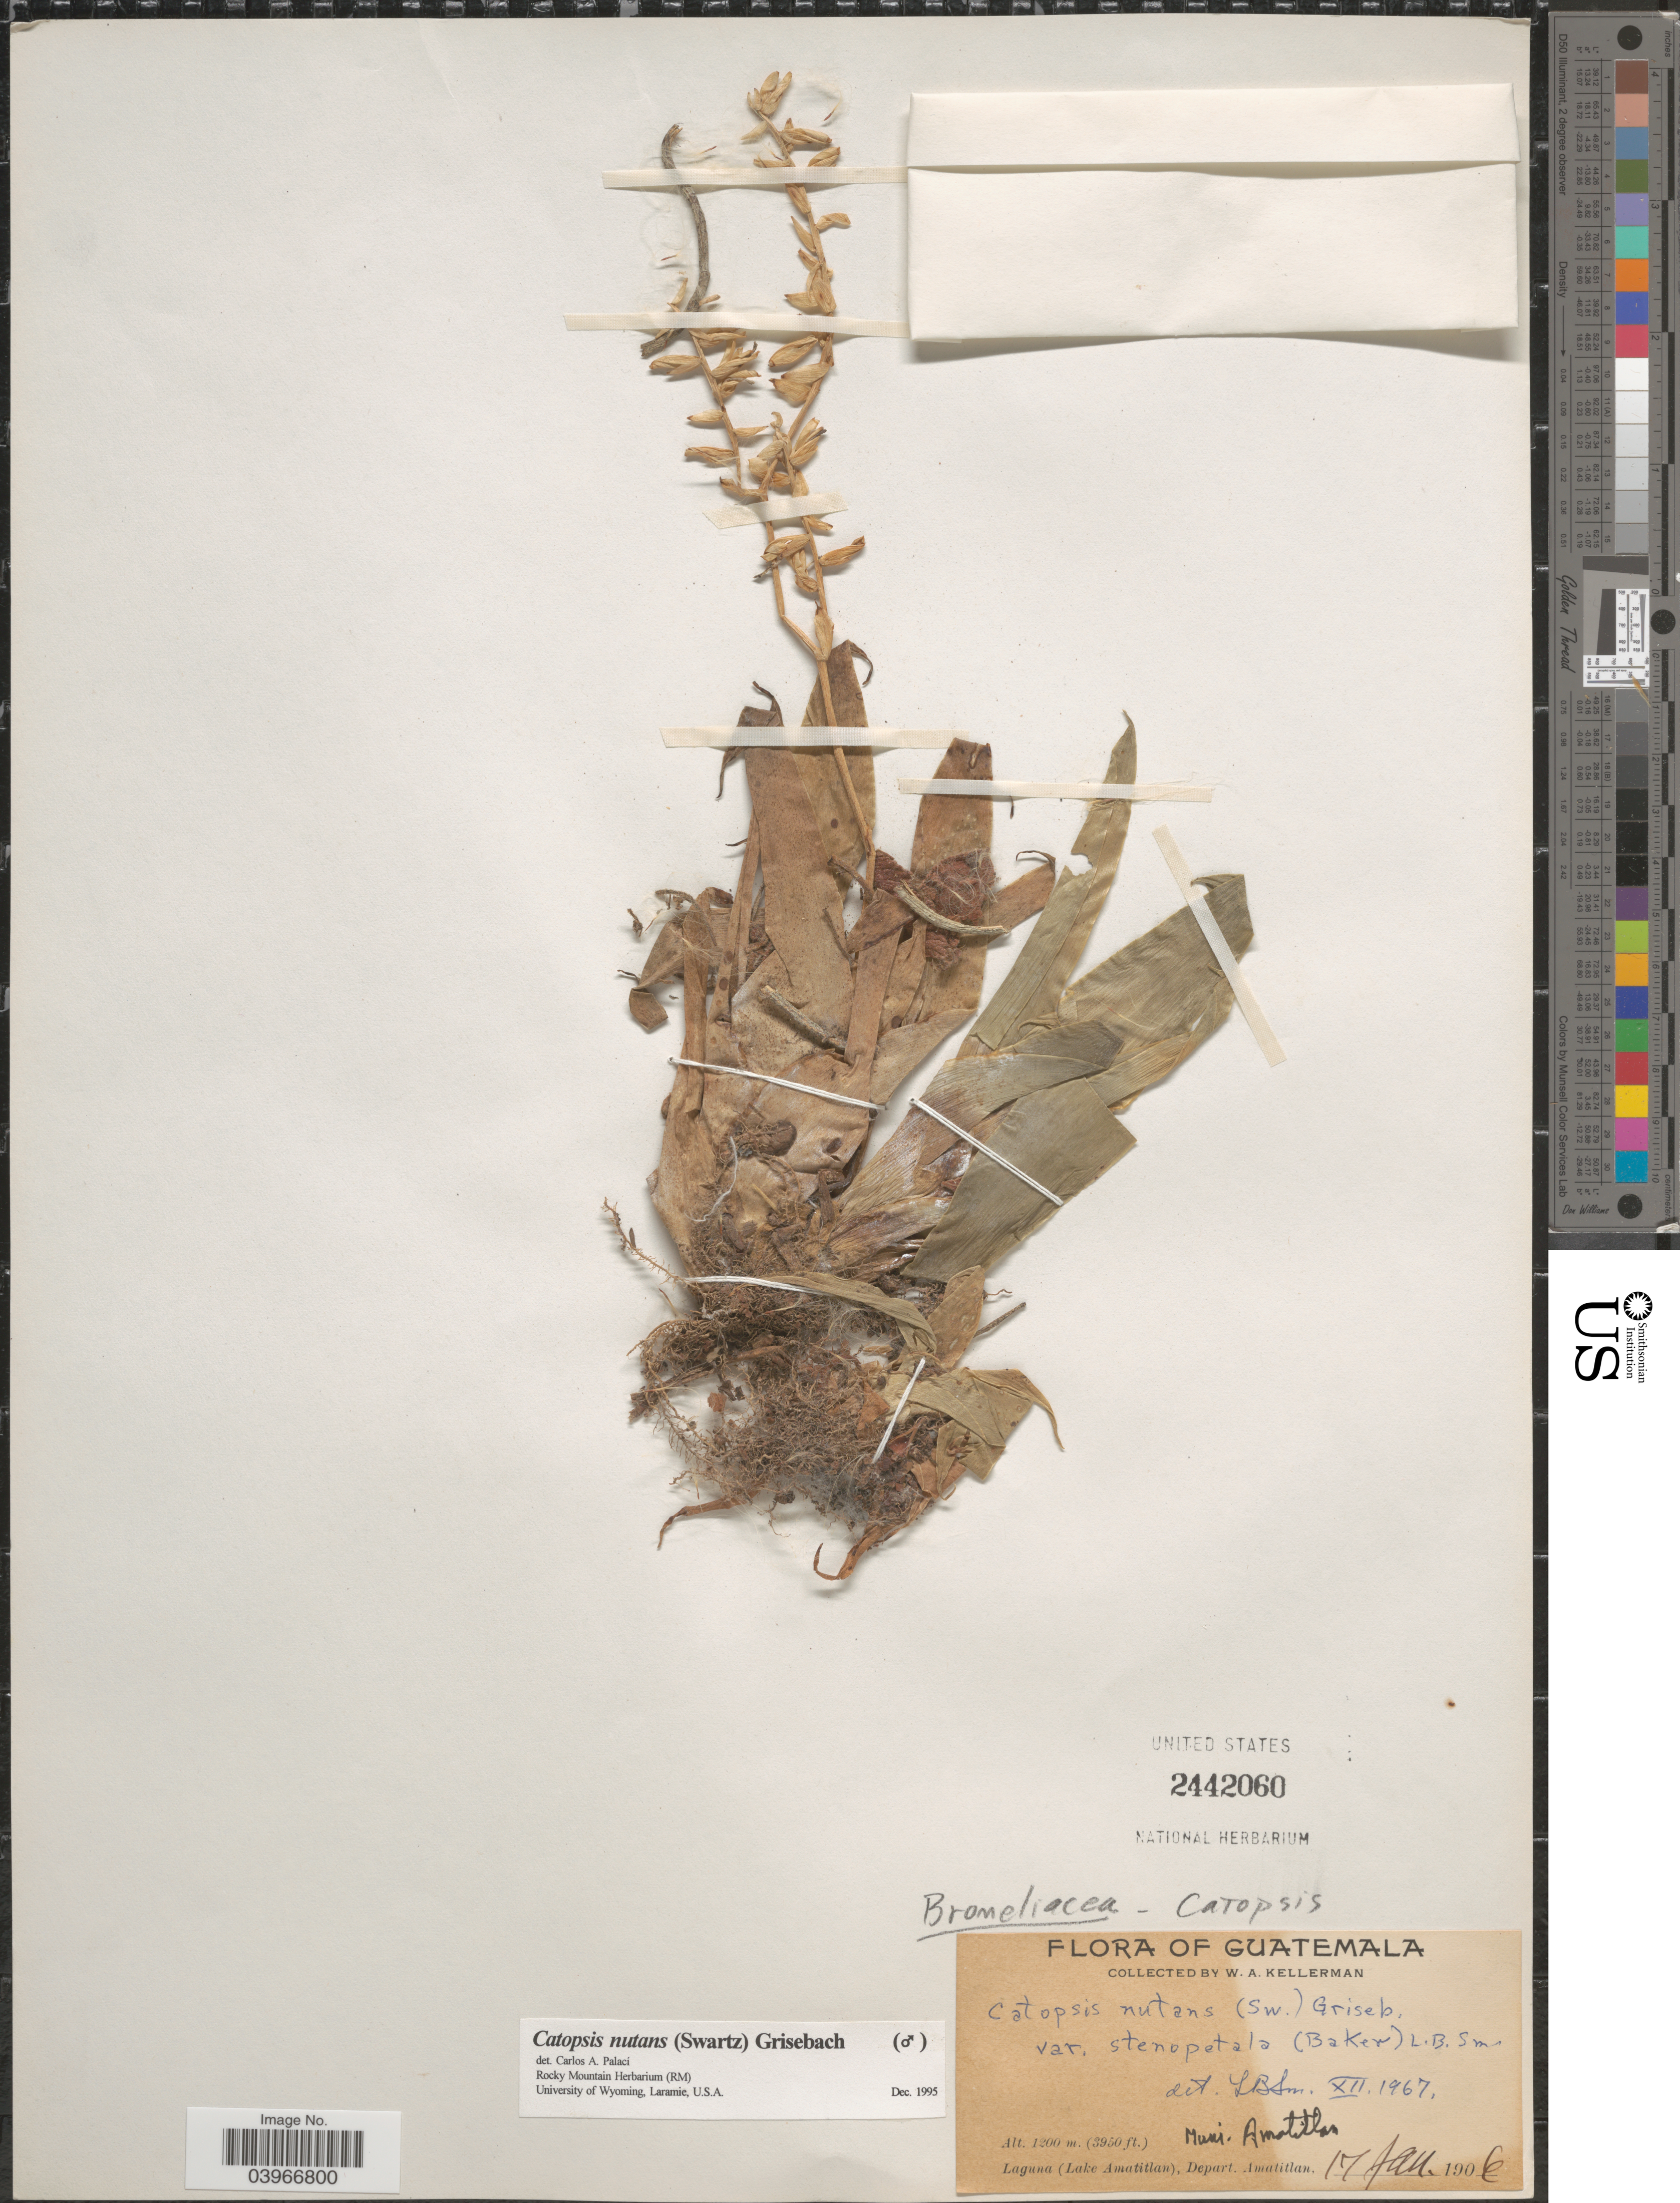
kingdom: Plantae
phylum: Tracheophyta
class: Liliopsida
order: Poales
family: Bromeliaceae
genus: Catopsis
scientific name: Catopsis nutans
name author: (Sw.) Griseb.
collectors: W. Kellerman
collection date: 1906-01-17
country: Guatemala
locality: Laguna (Lake Amatitlan), Depart. Amatitlan. Muni. Amatitlan.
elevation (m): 1200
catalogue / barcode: US 2442060